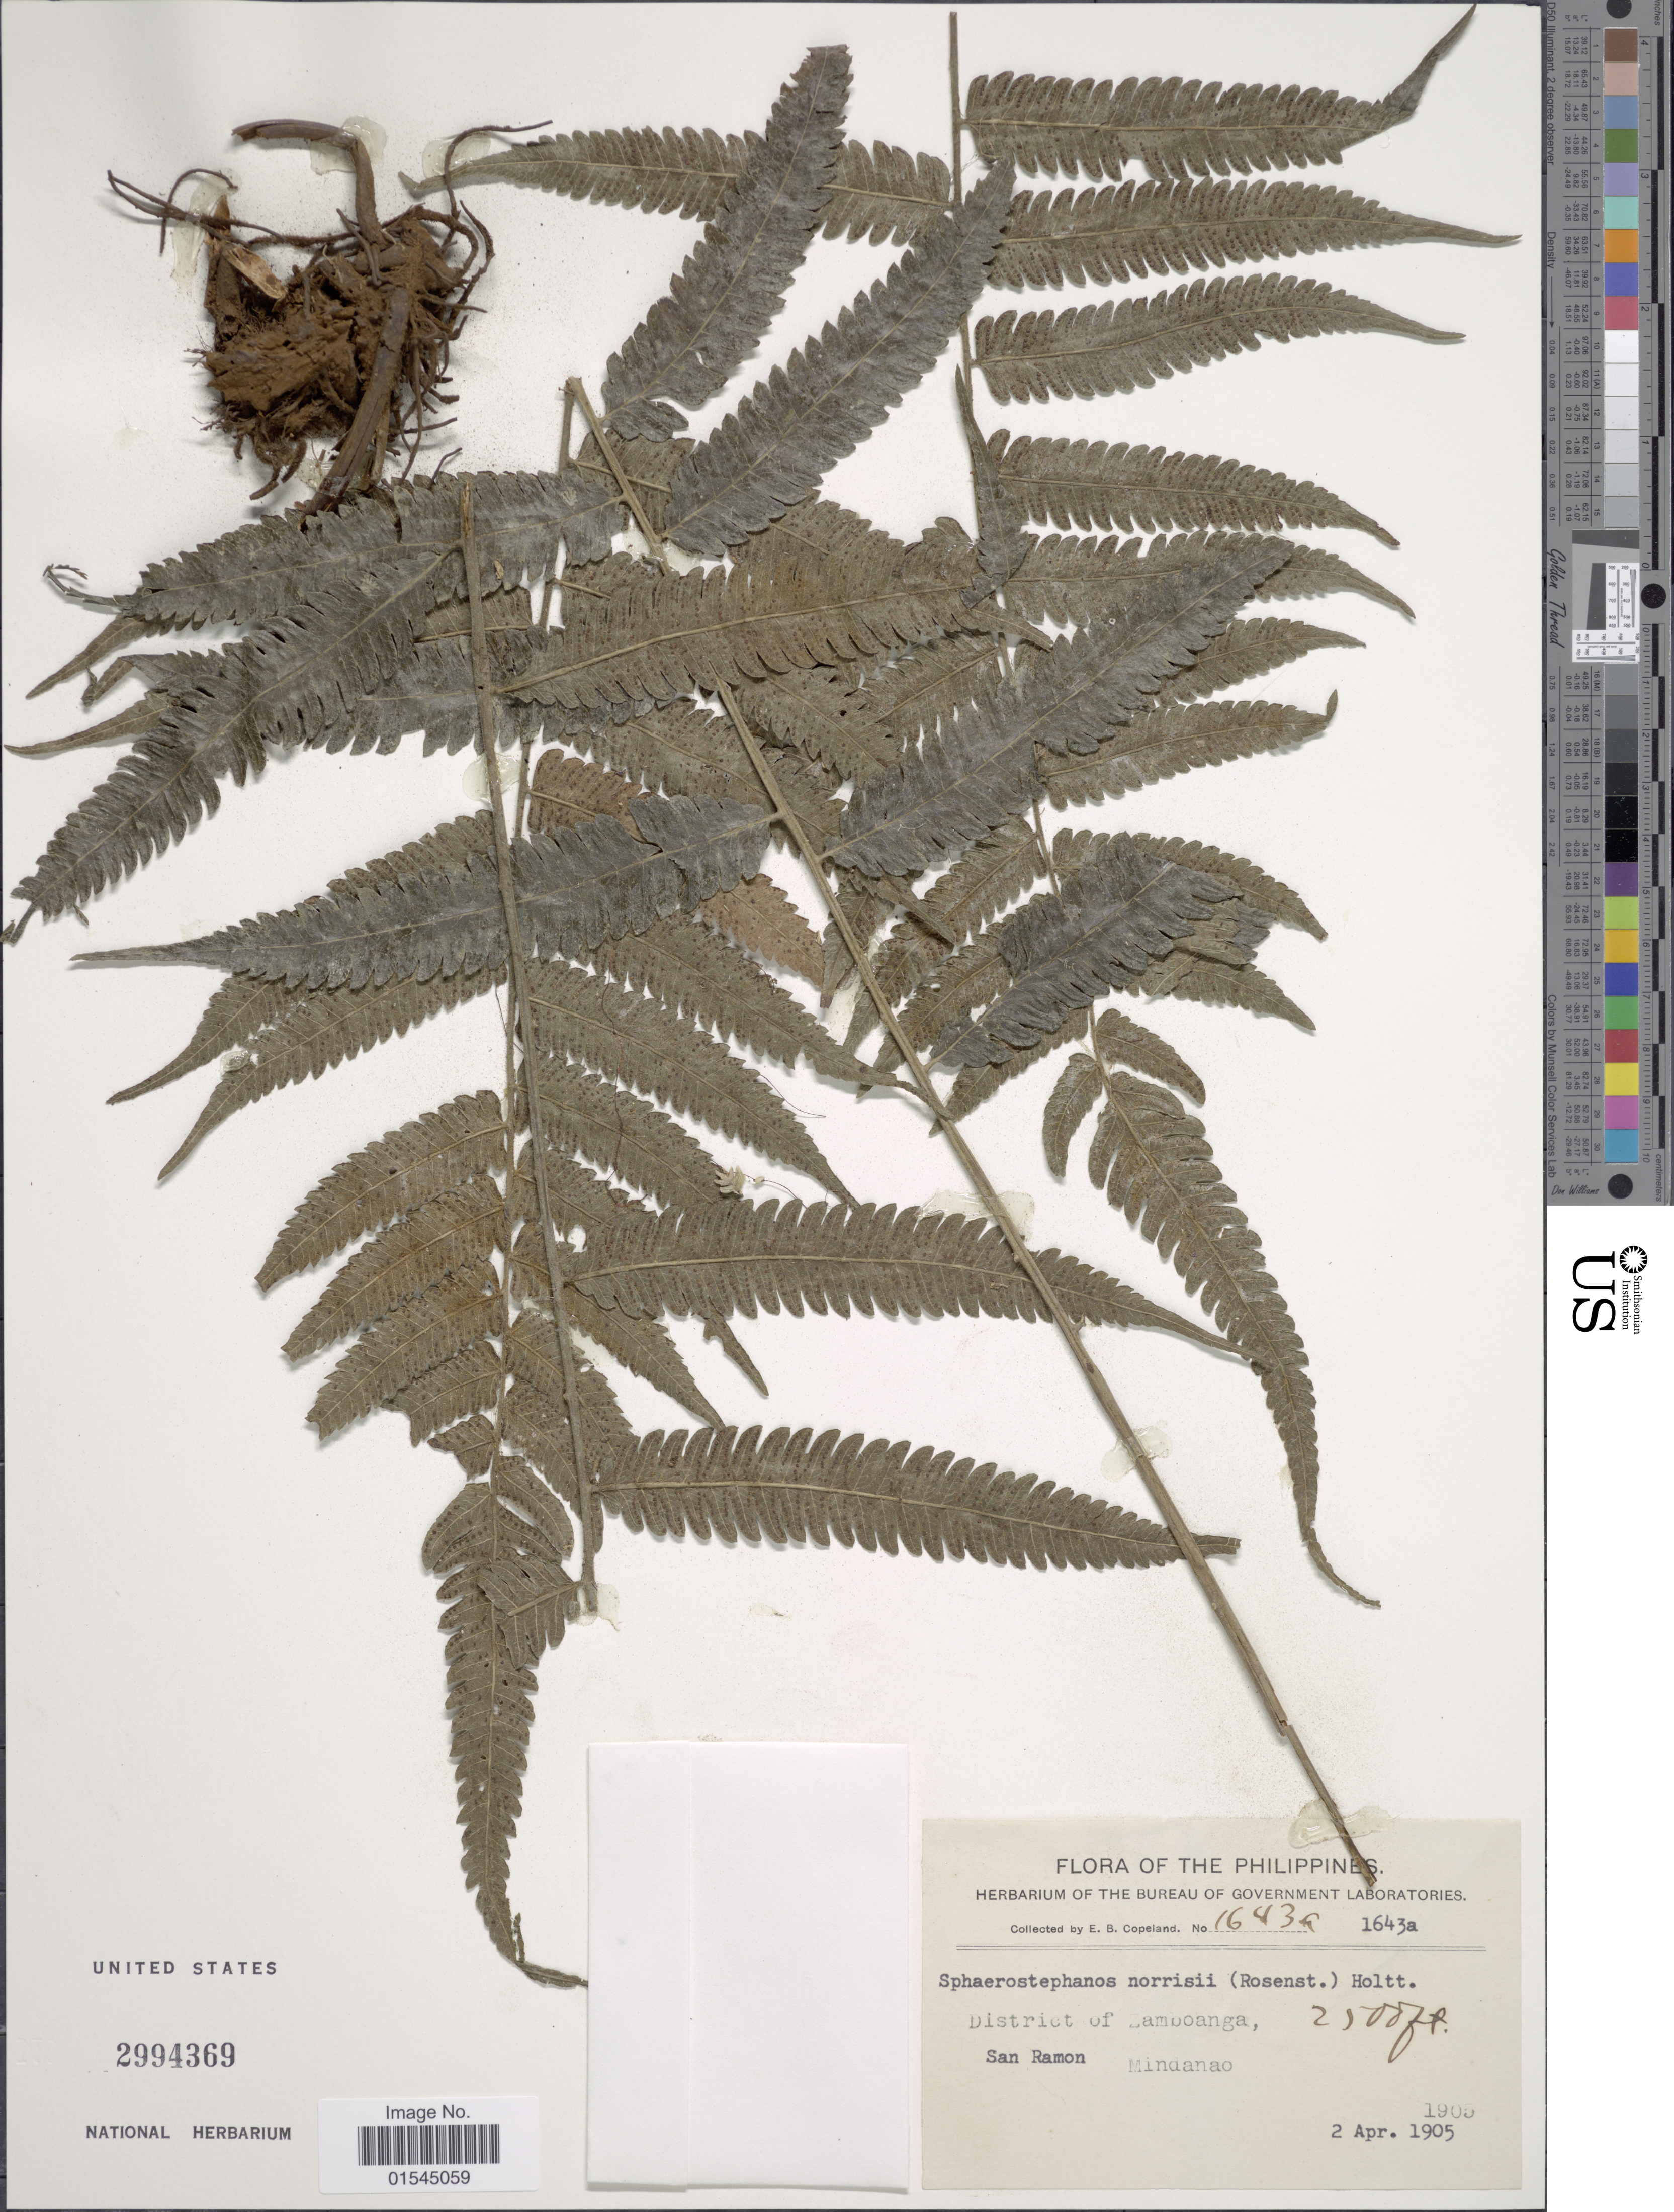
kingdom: Plantae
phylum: Tracheophyta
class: Polypodiopsida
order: Polypodiales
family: Thelypteridaceae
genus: Sphaerostephanos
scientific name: Sphaerostephanos norrisii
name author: (Rosenst.) Holttum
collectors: E. B. Copeland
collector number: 1643a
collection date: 1905-04-02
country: Philippines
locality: District of Zamooanga, San Ramon, Mindanao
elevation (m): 762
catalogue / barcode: US 2994369